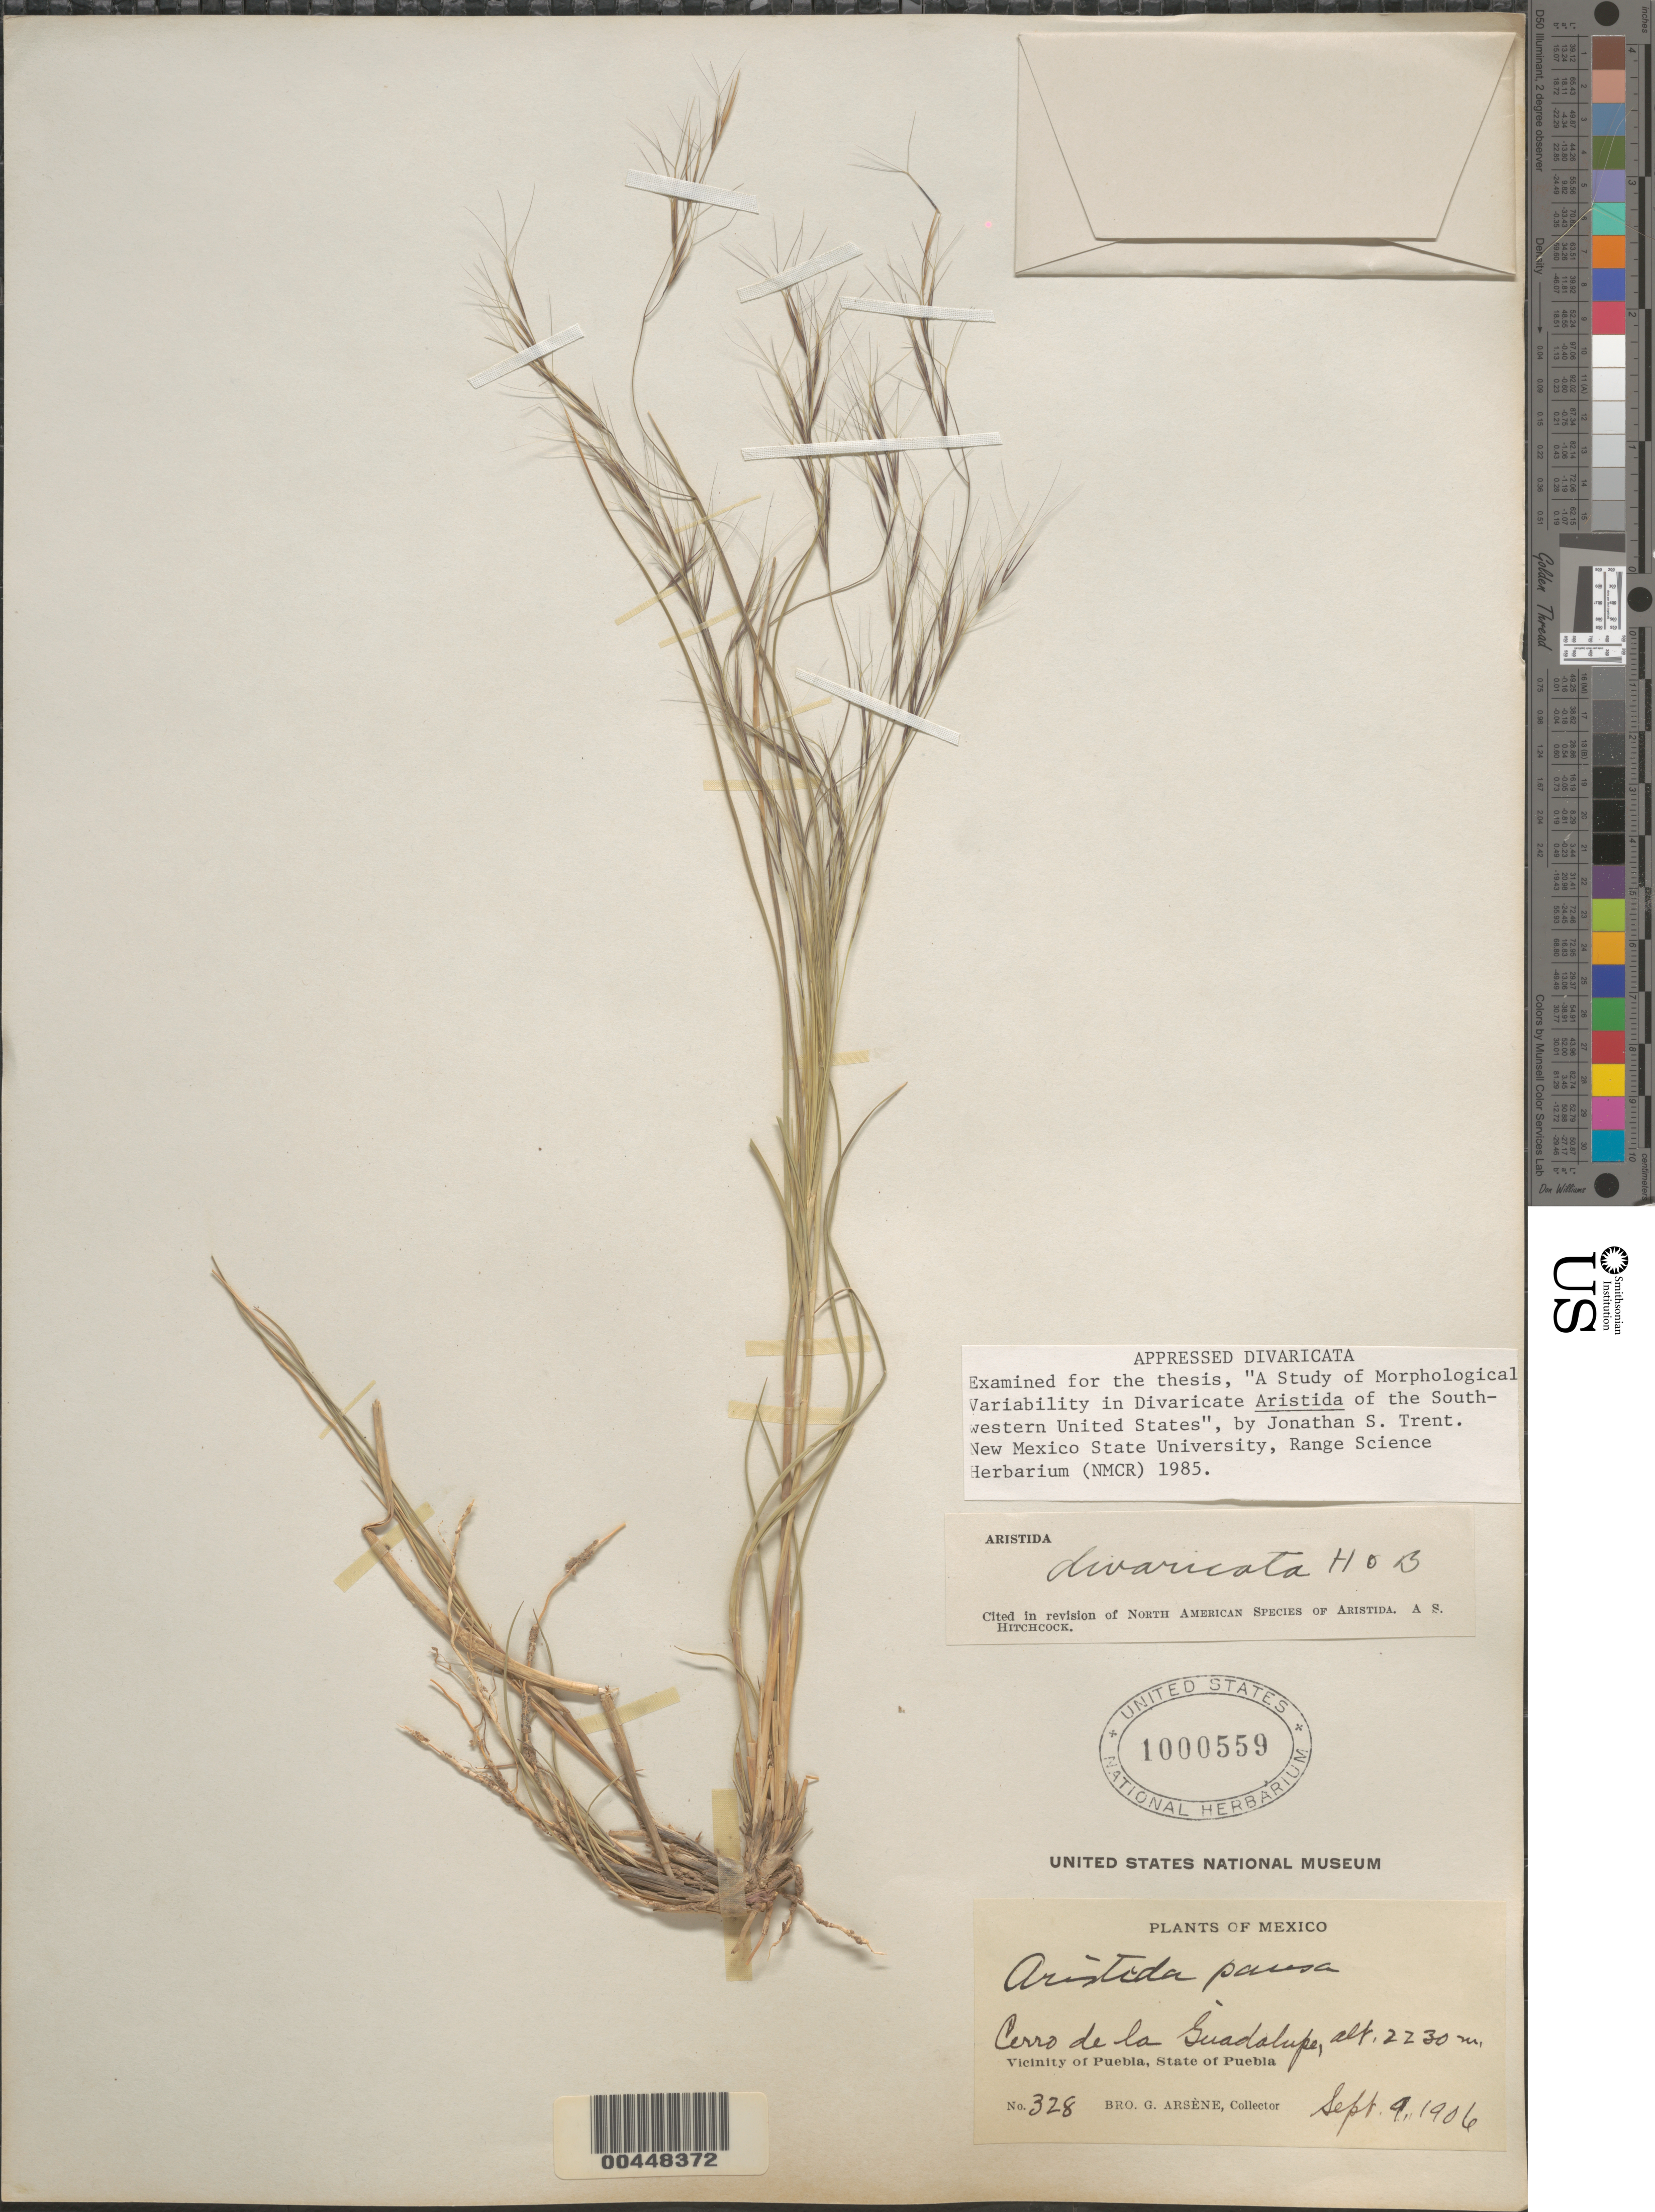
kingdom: Plantae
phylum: Tracheophyta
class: Liliopsida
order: Poales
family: Poaceae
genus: Aristida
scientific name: Aristida divaricata/havardii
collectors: Bro. G. Arsène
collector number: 328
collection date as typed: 9 Sep 1906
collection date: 1906-09-09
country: Mexico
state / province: Puebla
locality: Vicinity of Puebla, Cerro de la Guadalupe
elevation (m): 2230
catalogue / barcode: US 1000559